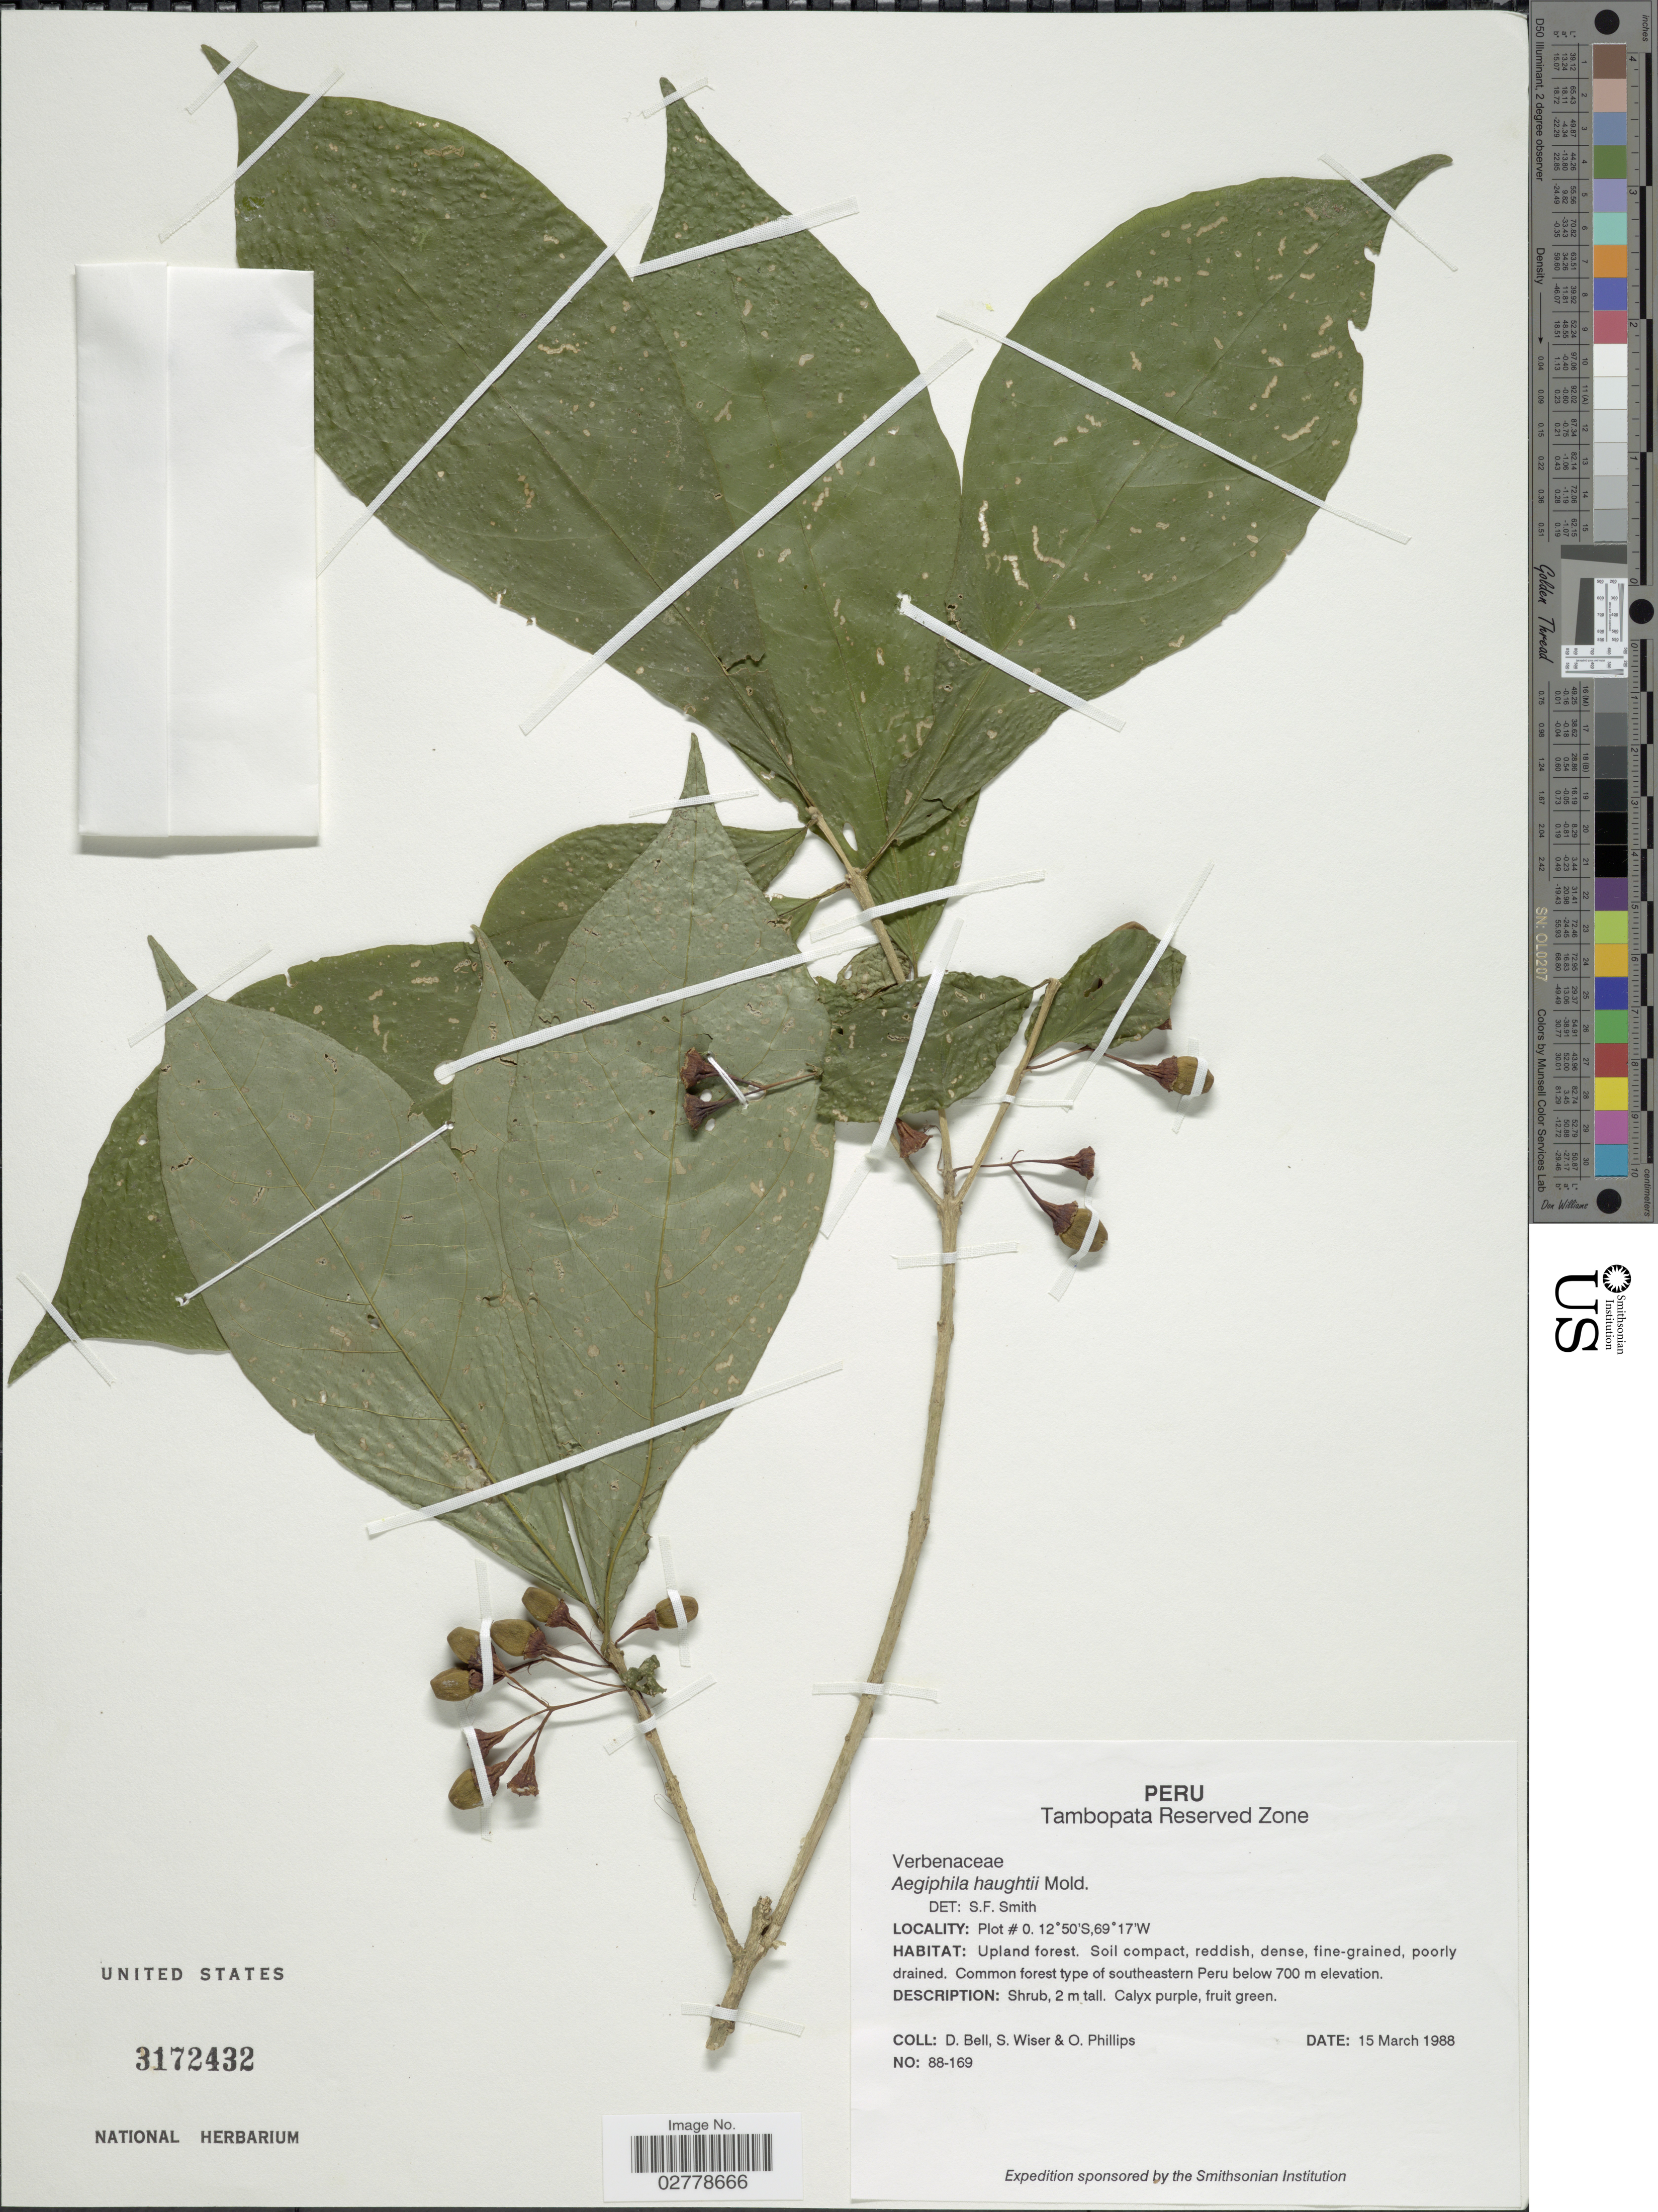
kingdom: Plantae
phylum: Tracheophyta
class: Magnoliopsida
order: Lamiales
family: Lamiaceae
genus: Aegiphila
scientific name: Aegiphila haughtii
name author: Moldenke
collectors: D. A. Bell, S. Wiser & O. Phillips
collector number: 88-169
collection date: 1988-03-15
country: Peru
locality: Tambopata Reserved Zone. Plot # 0. Southeastern Peru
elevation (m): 700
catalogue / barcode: US 3172432